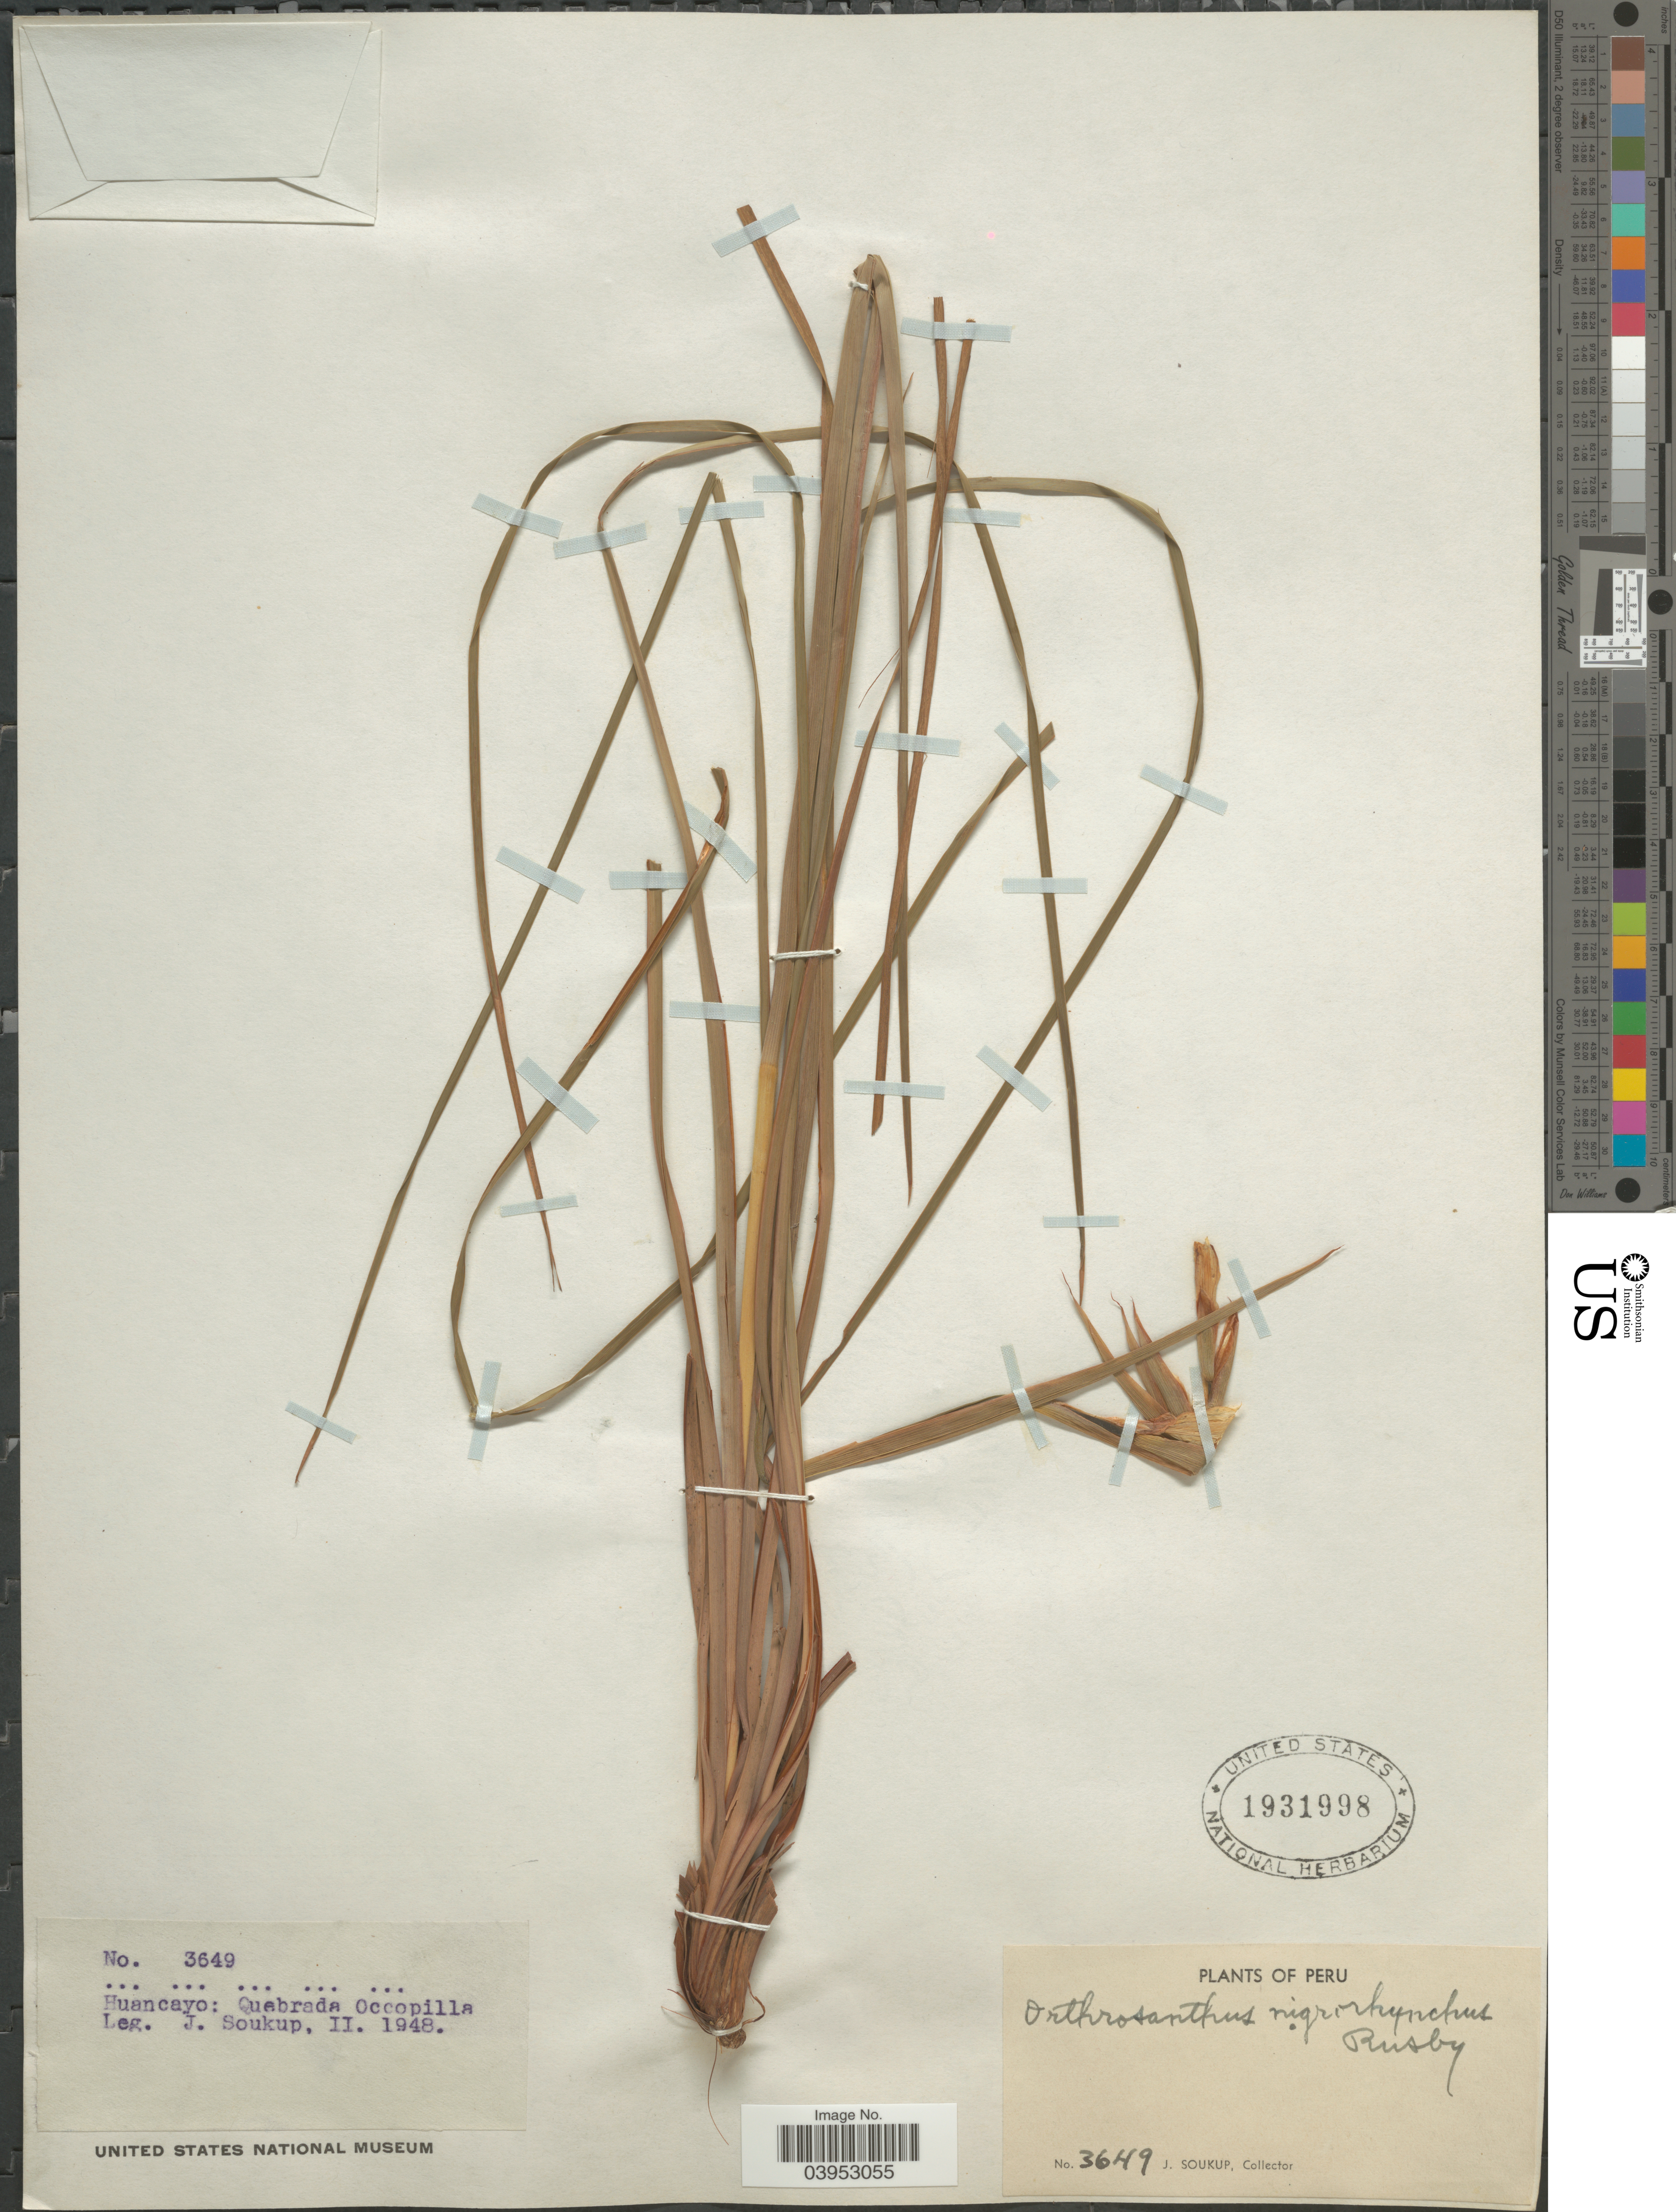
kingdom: Plantae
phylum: Tracheophyta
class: Liliopsida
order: Asparagales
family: Iridaceae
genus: Orthrosanthus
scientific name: Orthrosanthus nigrorhynchus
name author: Rusby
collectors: J. Soukup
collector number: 3649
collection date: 1948-02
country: Peru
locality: Huancayo: Quebrada Occopilla.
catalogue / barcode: US 1931998